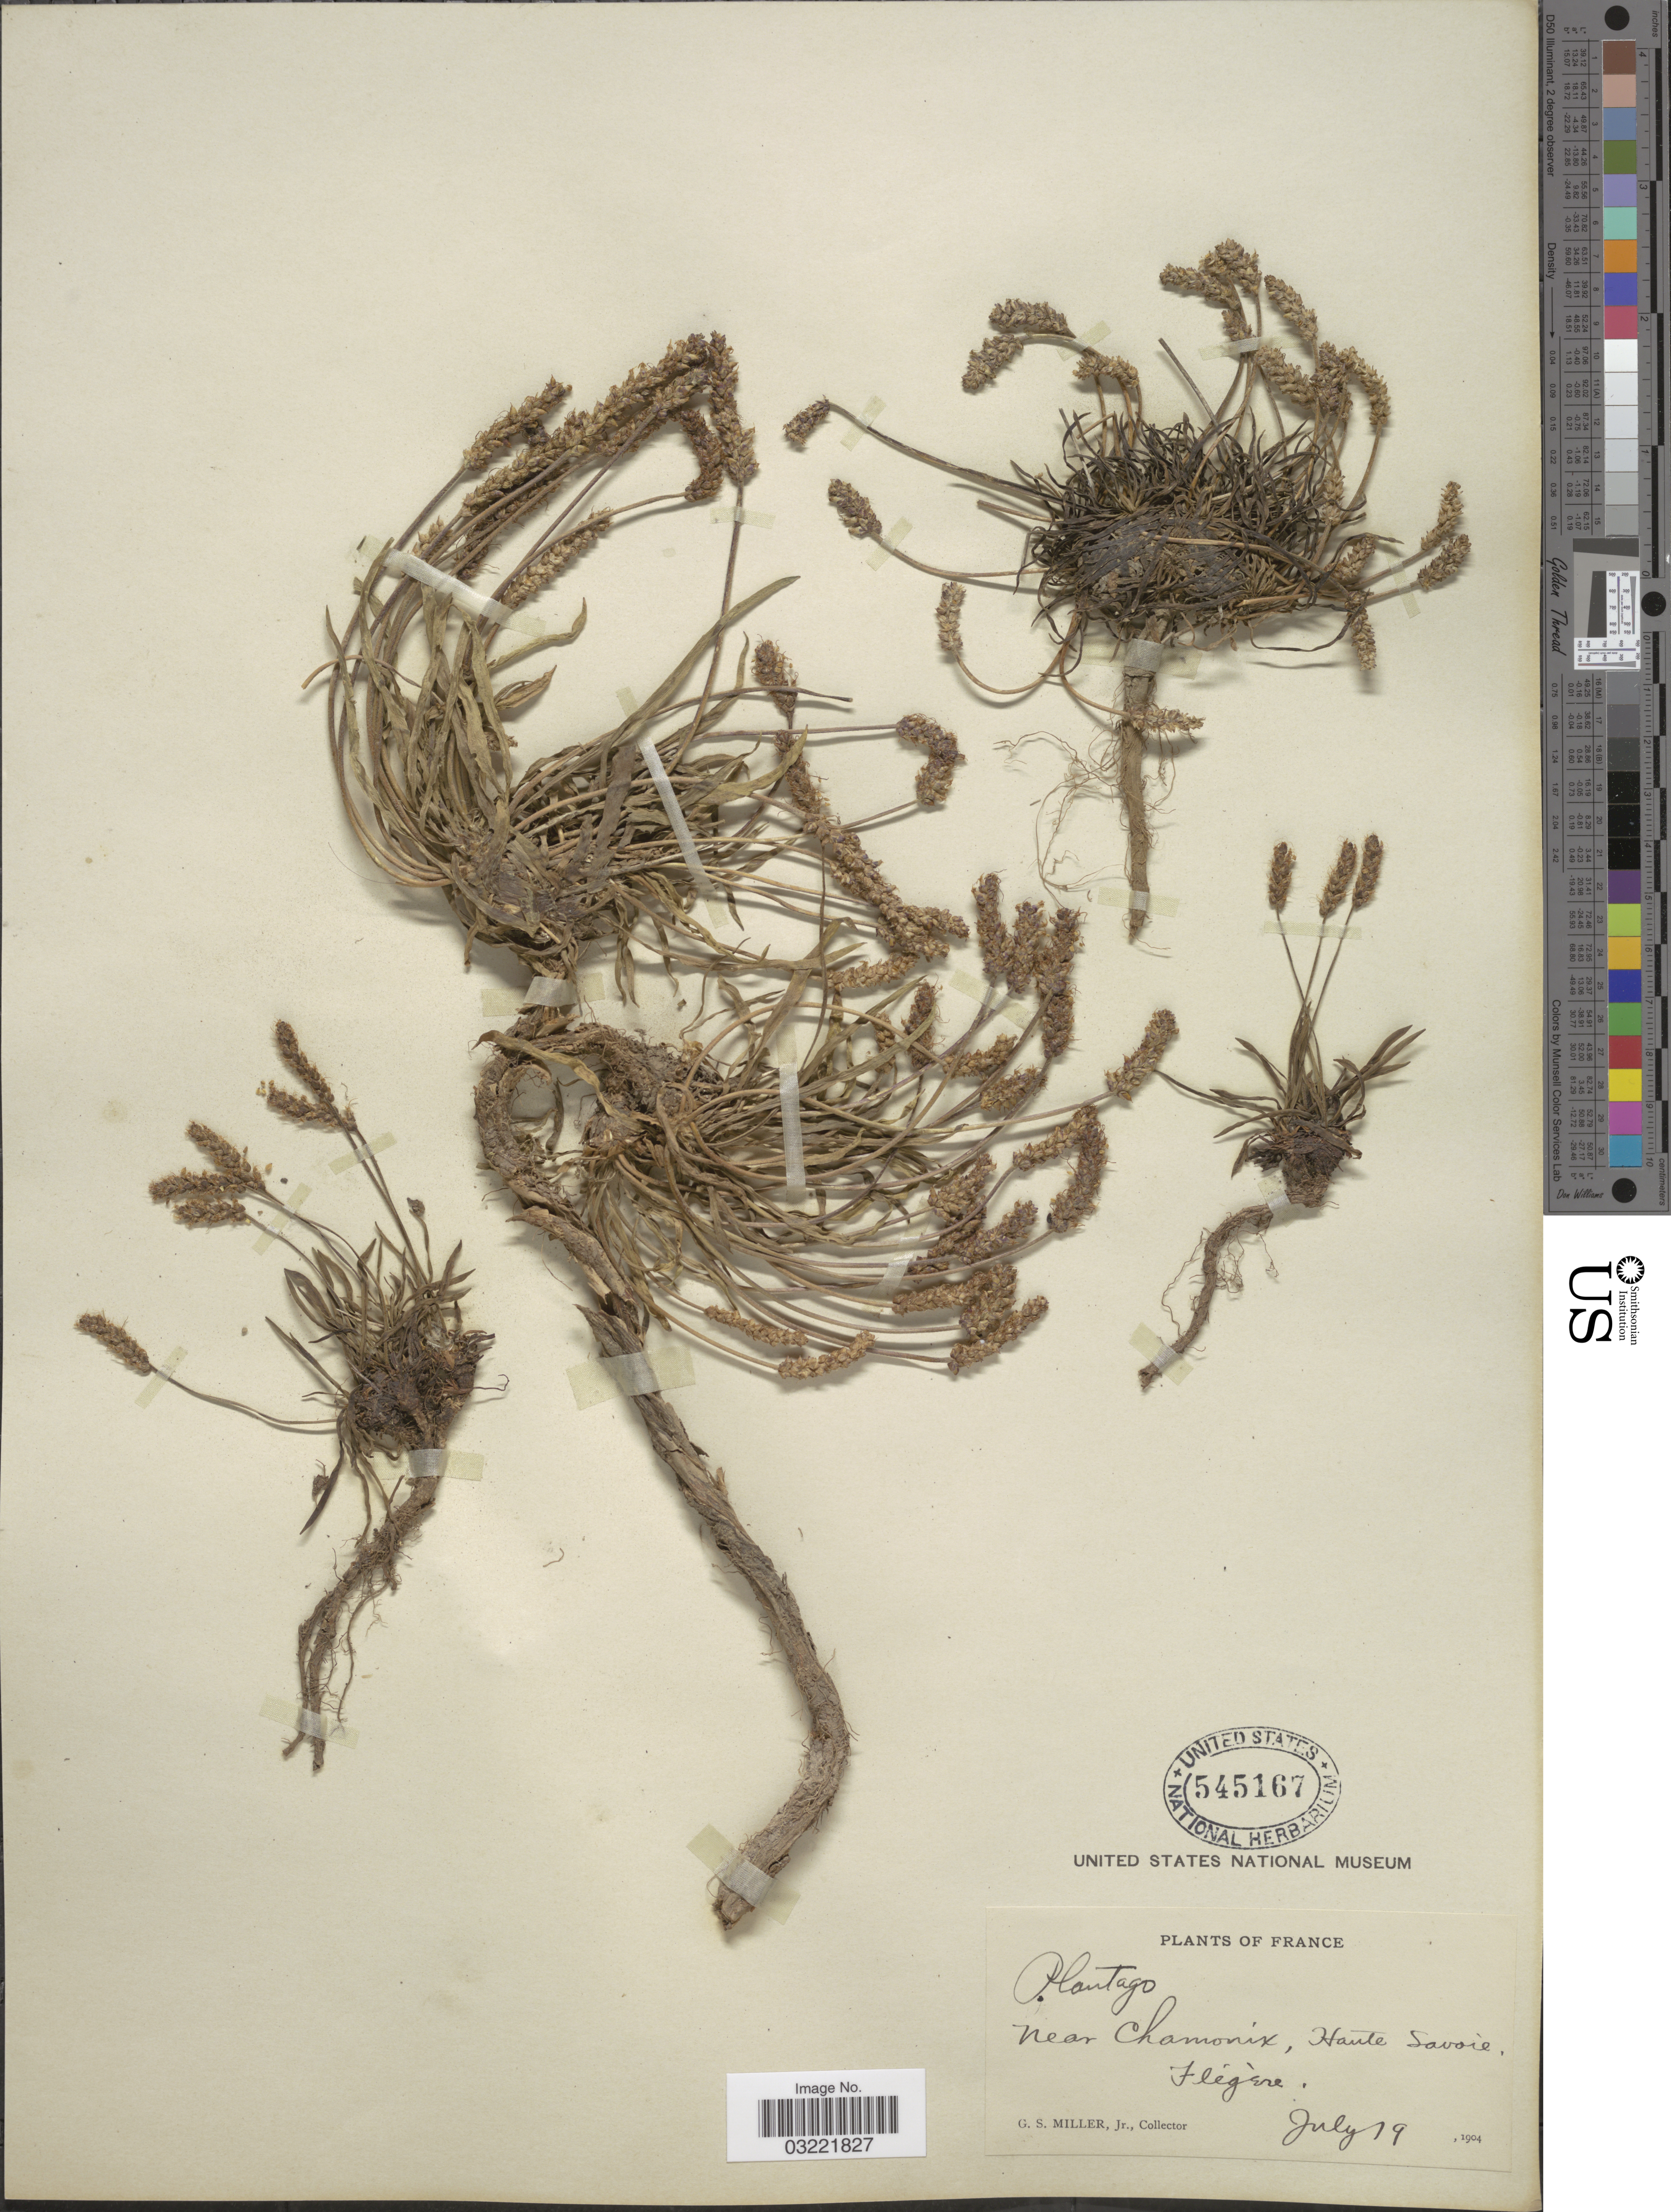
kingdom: Plantae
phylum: Tracheophyta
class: Magnoliopsida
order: Lamiales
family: Plantaginaceae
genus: Plantago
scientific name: Plantago maritima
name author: L.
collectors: G. S. Miller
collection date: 1904-07-19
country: France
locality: Near Chamonix, Haute Savoie. Flégère.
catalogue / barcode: US 545167